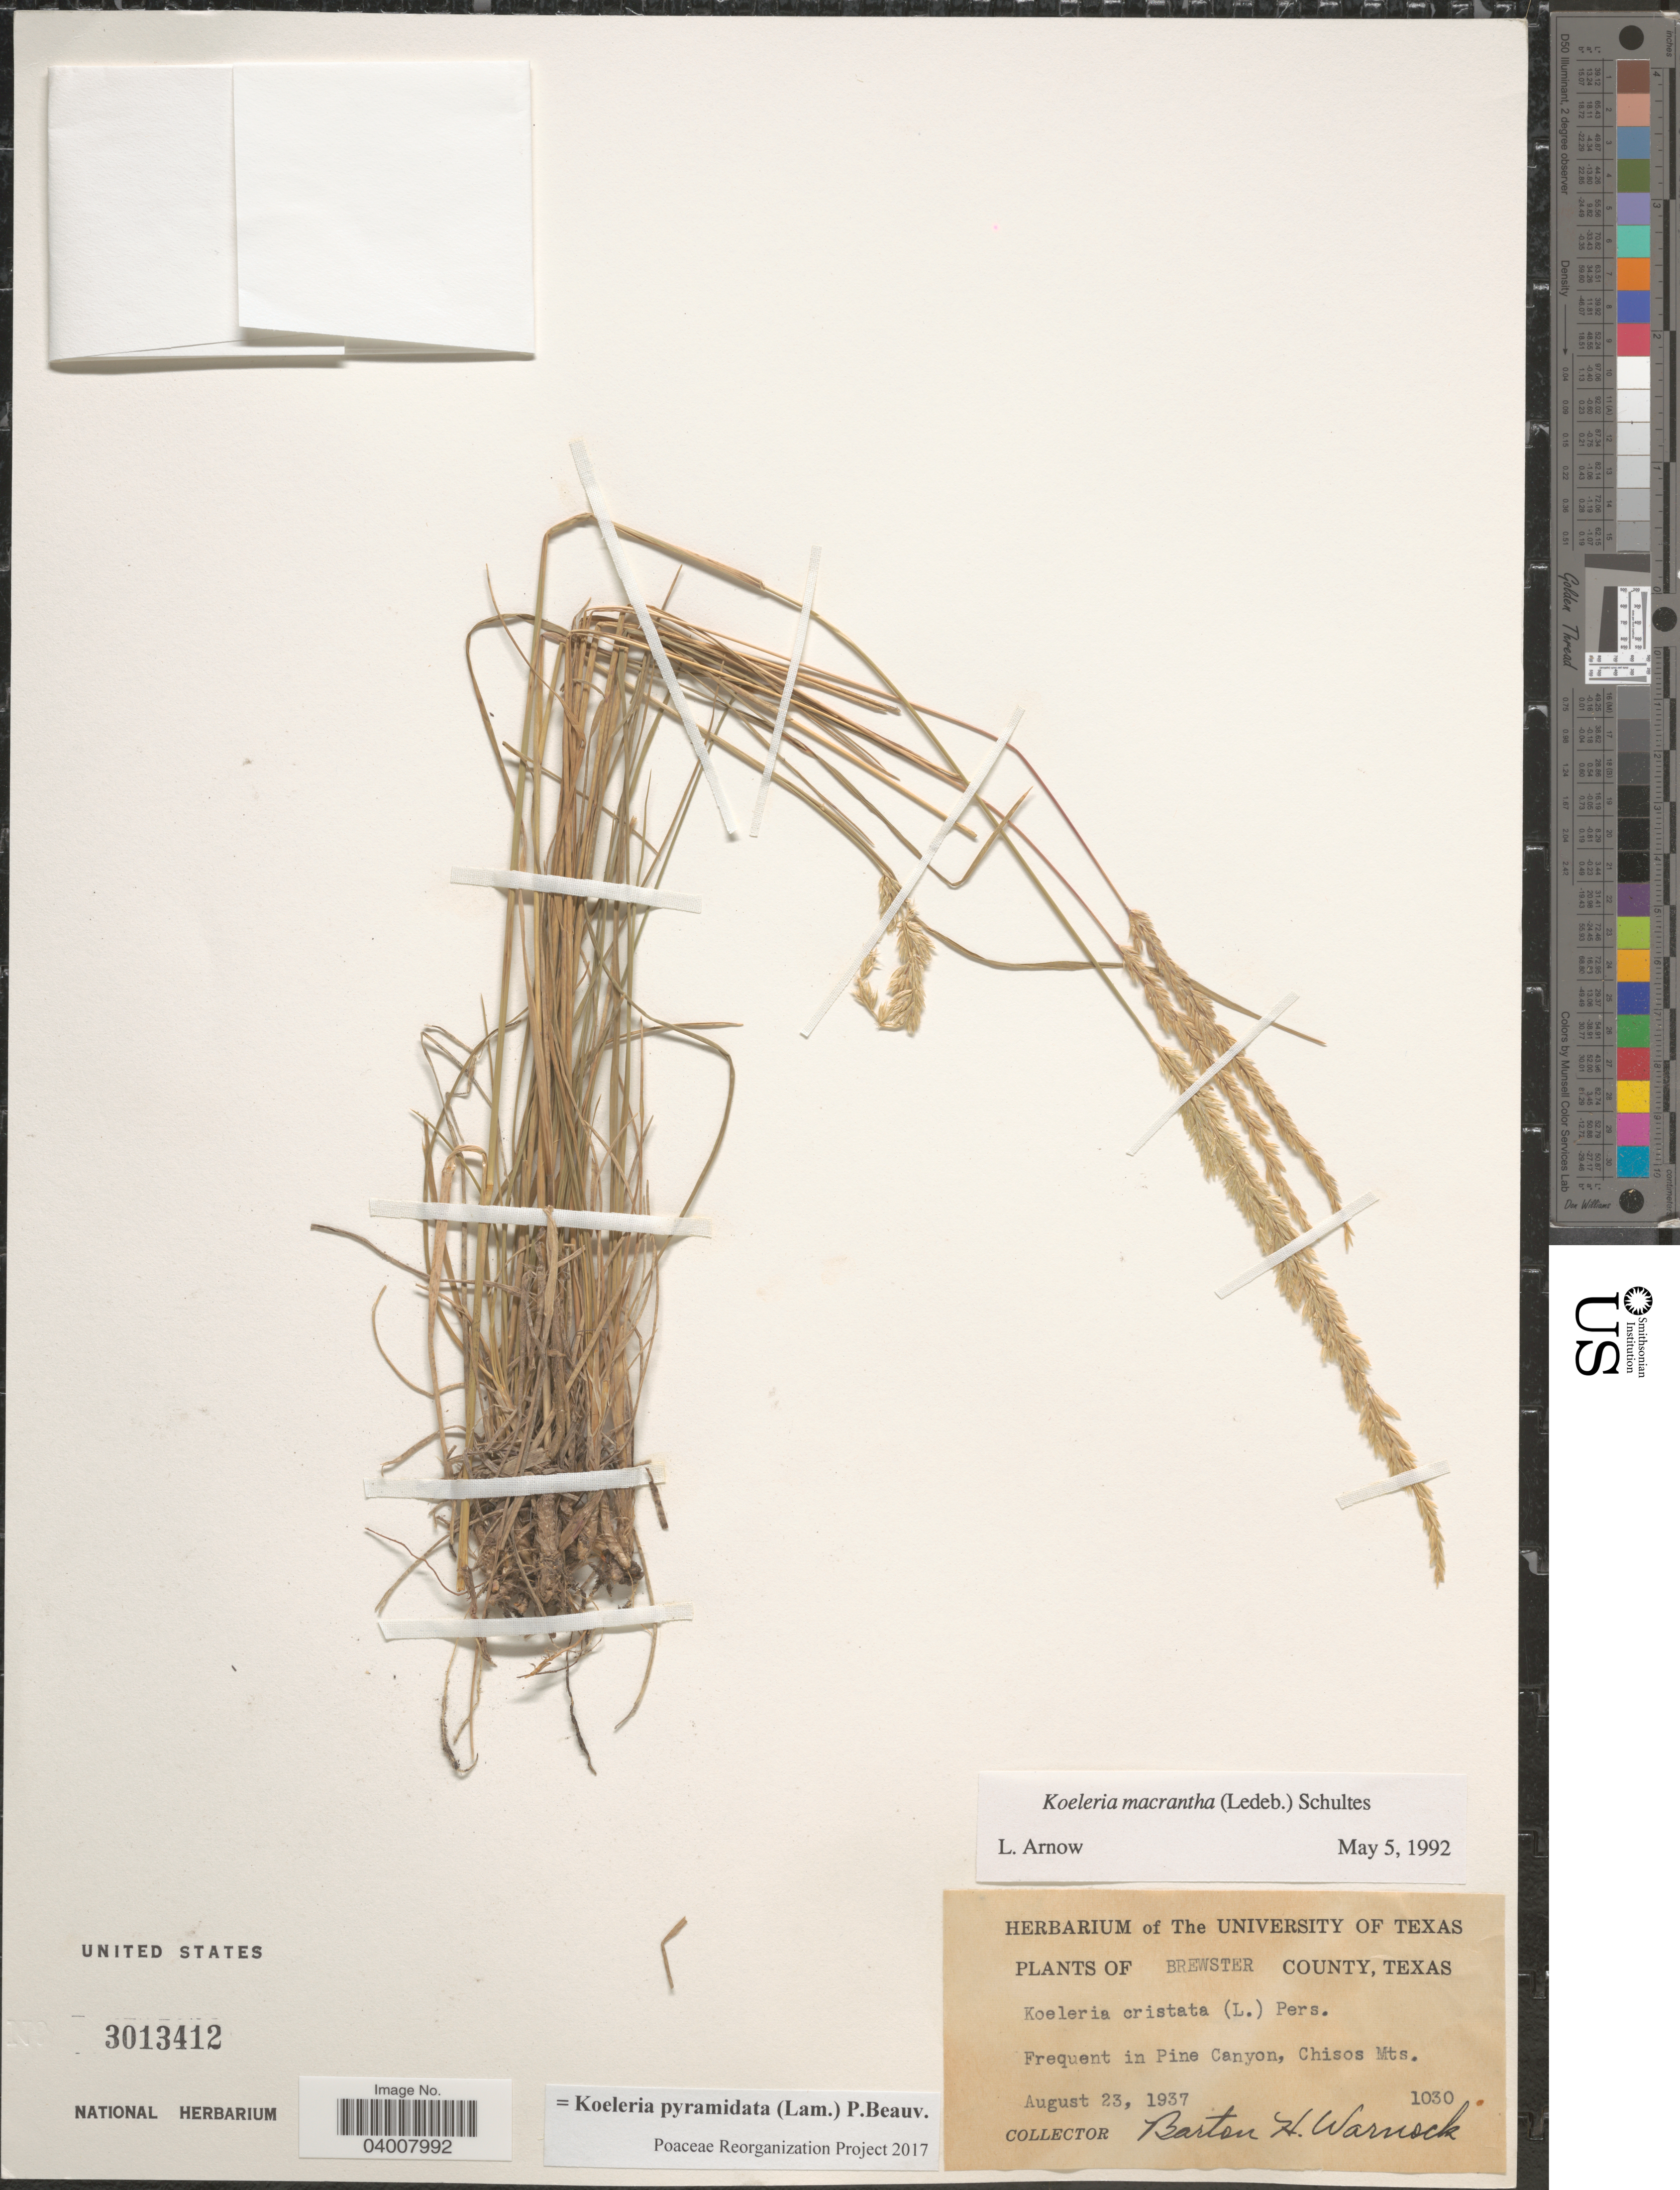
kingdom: Plantae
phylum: Tracheophyta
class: Liliopsida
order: Poales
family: Poaceae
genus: Koeleria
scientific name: Koeleria pyramidata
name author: (Lam.) P. Beauv.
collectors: B. H. Warnock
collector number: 1030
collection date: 1937-08-23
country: United States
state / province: Texas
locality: Brewster County. Frequent in Pine Canyon, Chisos Mts.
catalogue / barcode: US 3013412